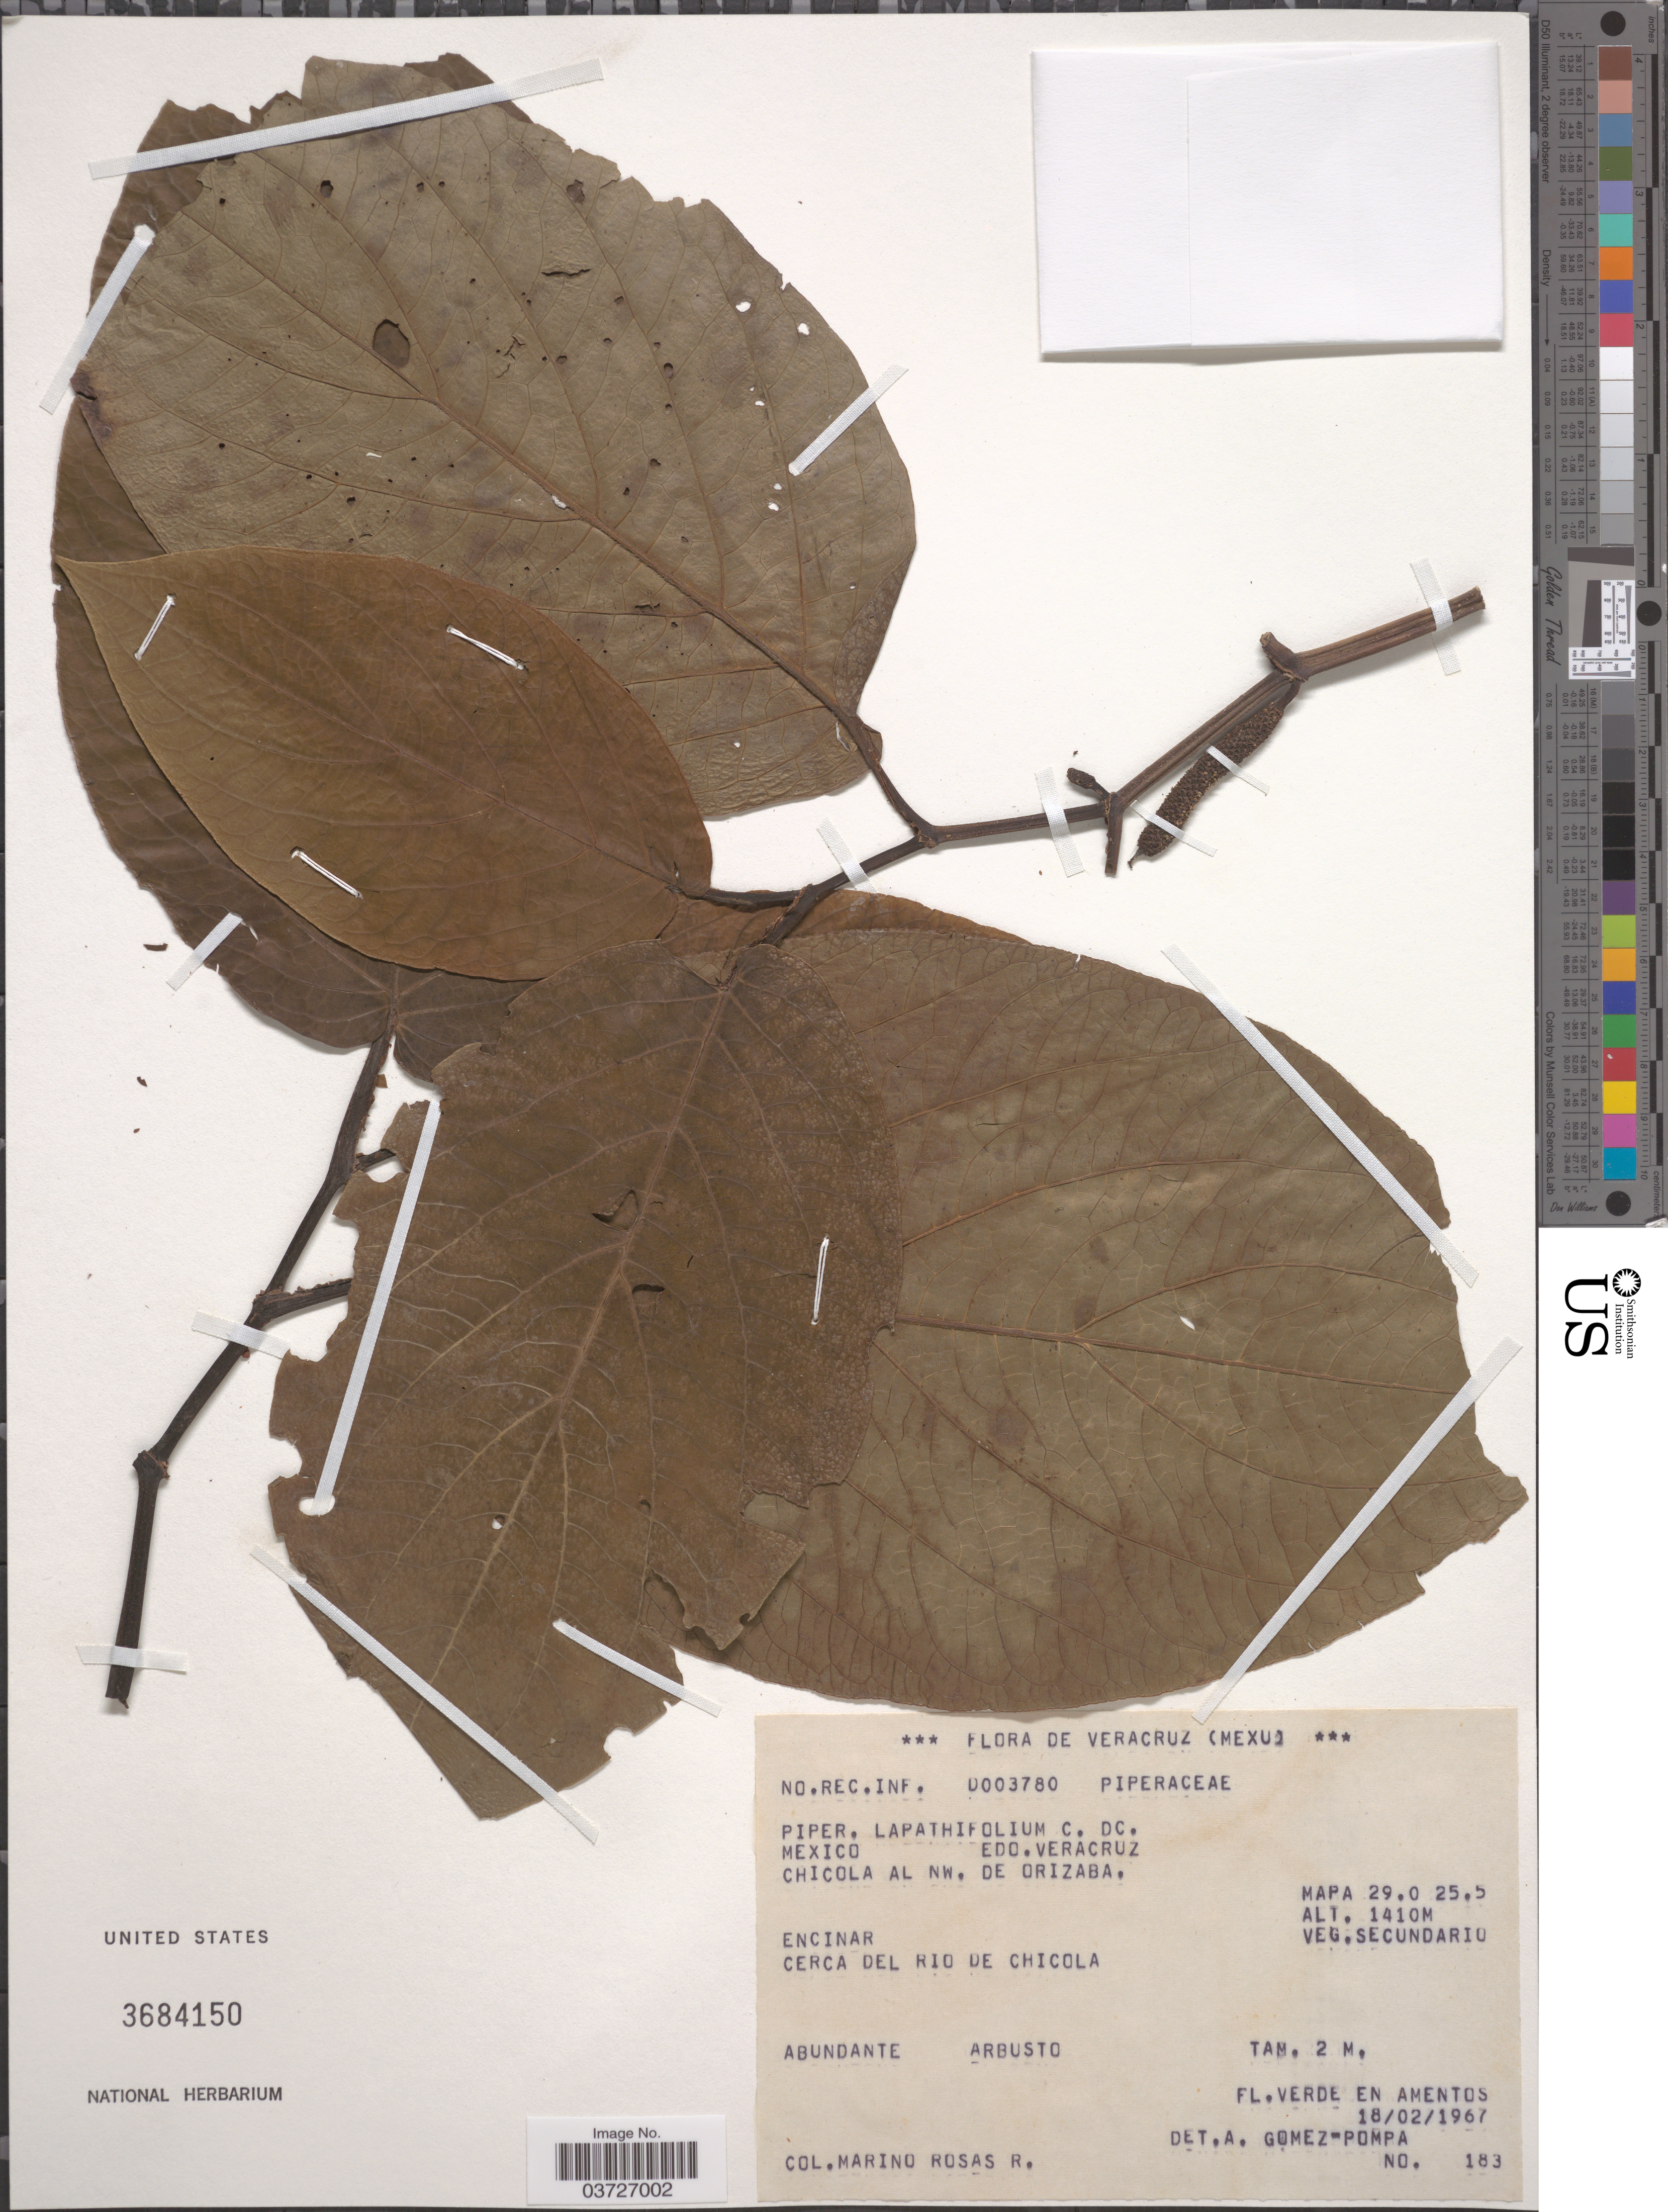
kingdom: Plantae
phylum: Tracheophyta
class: Magnoliopsida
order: Piperales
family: Piperaceae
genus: Piper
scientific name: Piper novae-hispaniae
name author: C. DC.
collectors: M. Rosas R.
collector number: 183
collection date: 1967-02-18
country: Mexico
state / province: Veracruz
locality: Edo. Veracruz. Chocola al NW. de Orizaba. MAPA 29.0 25.5.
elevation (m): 1410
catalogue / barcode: US 3684150